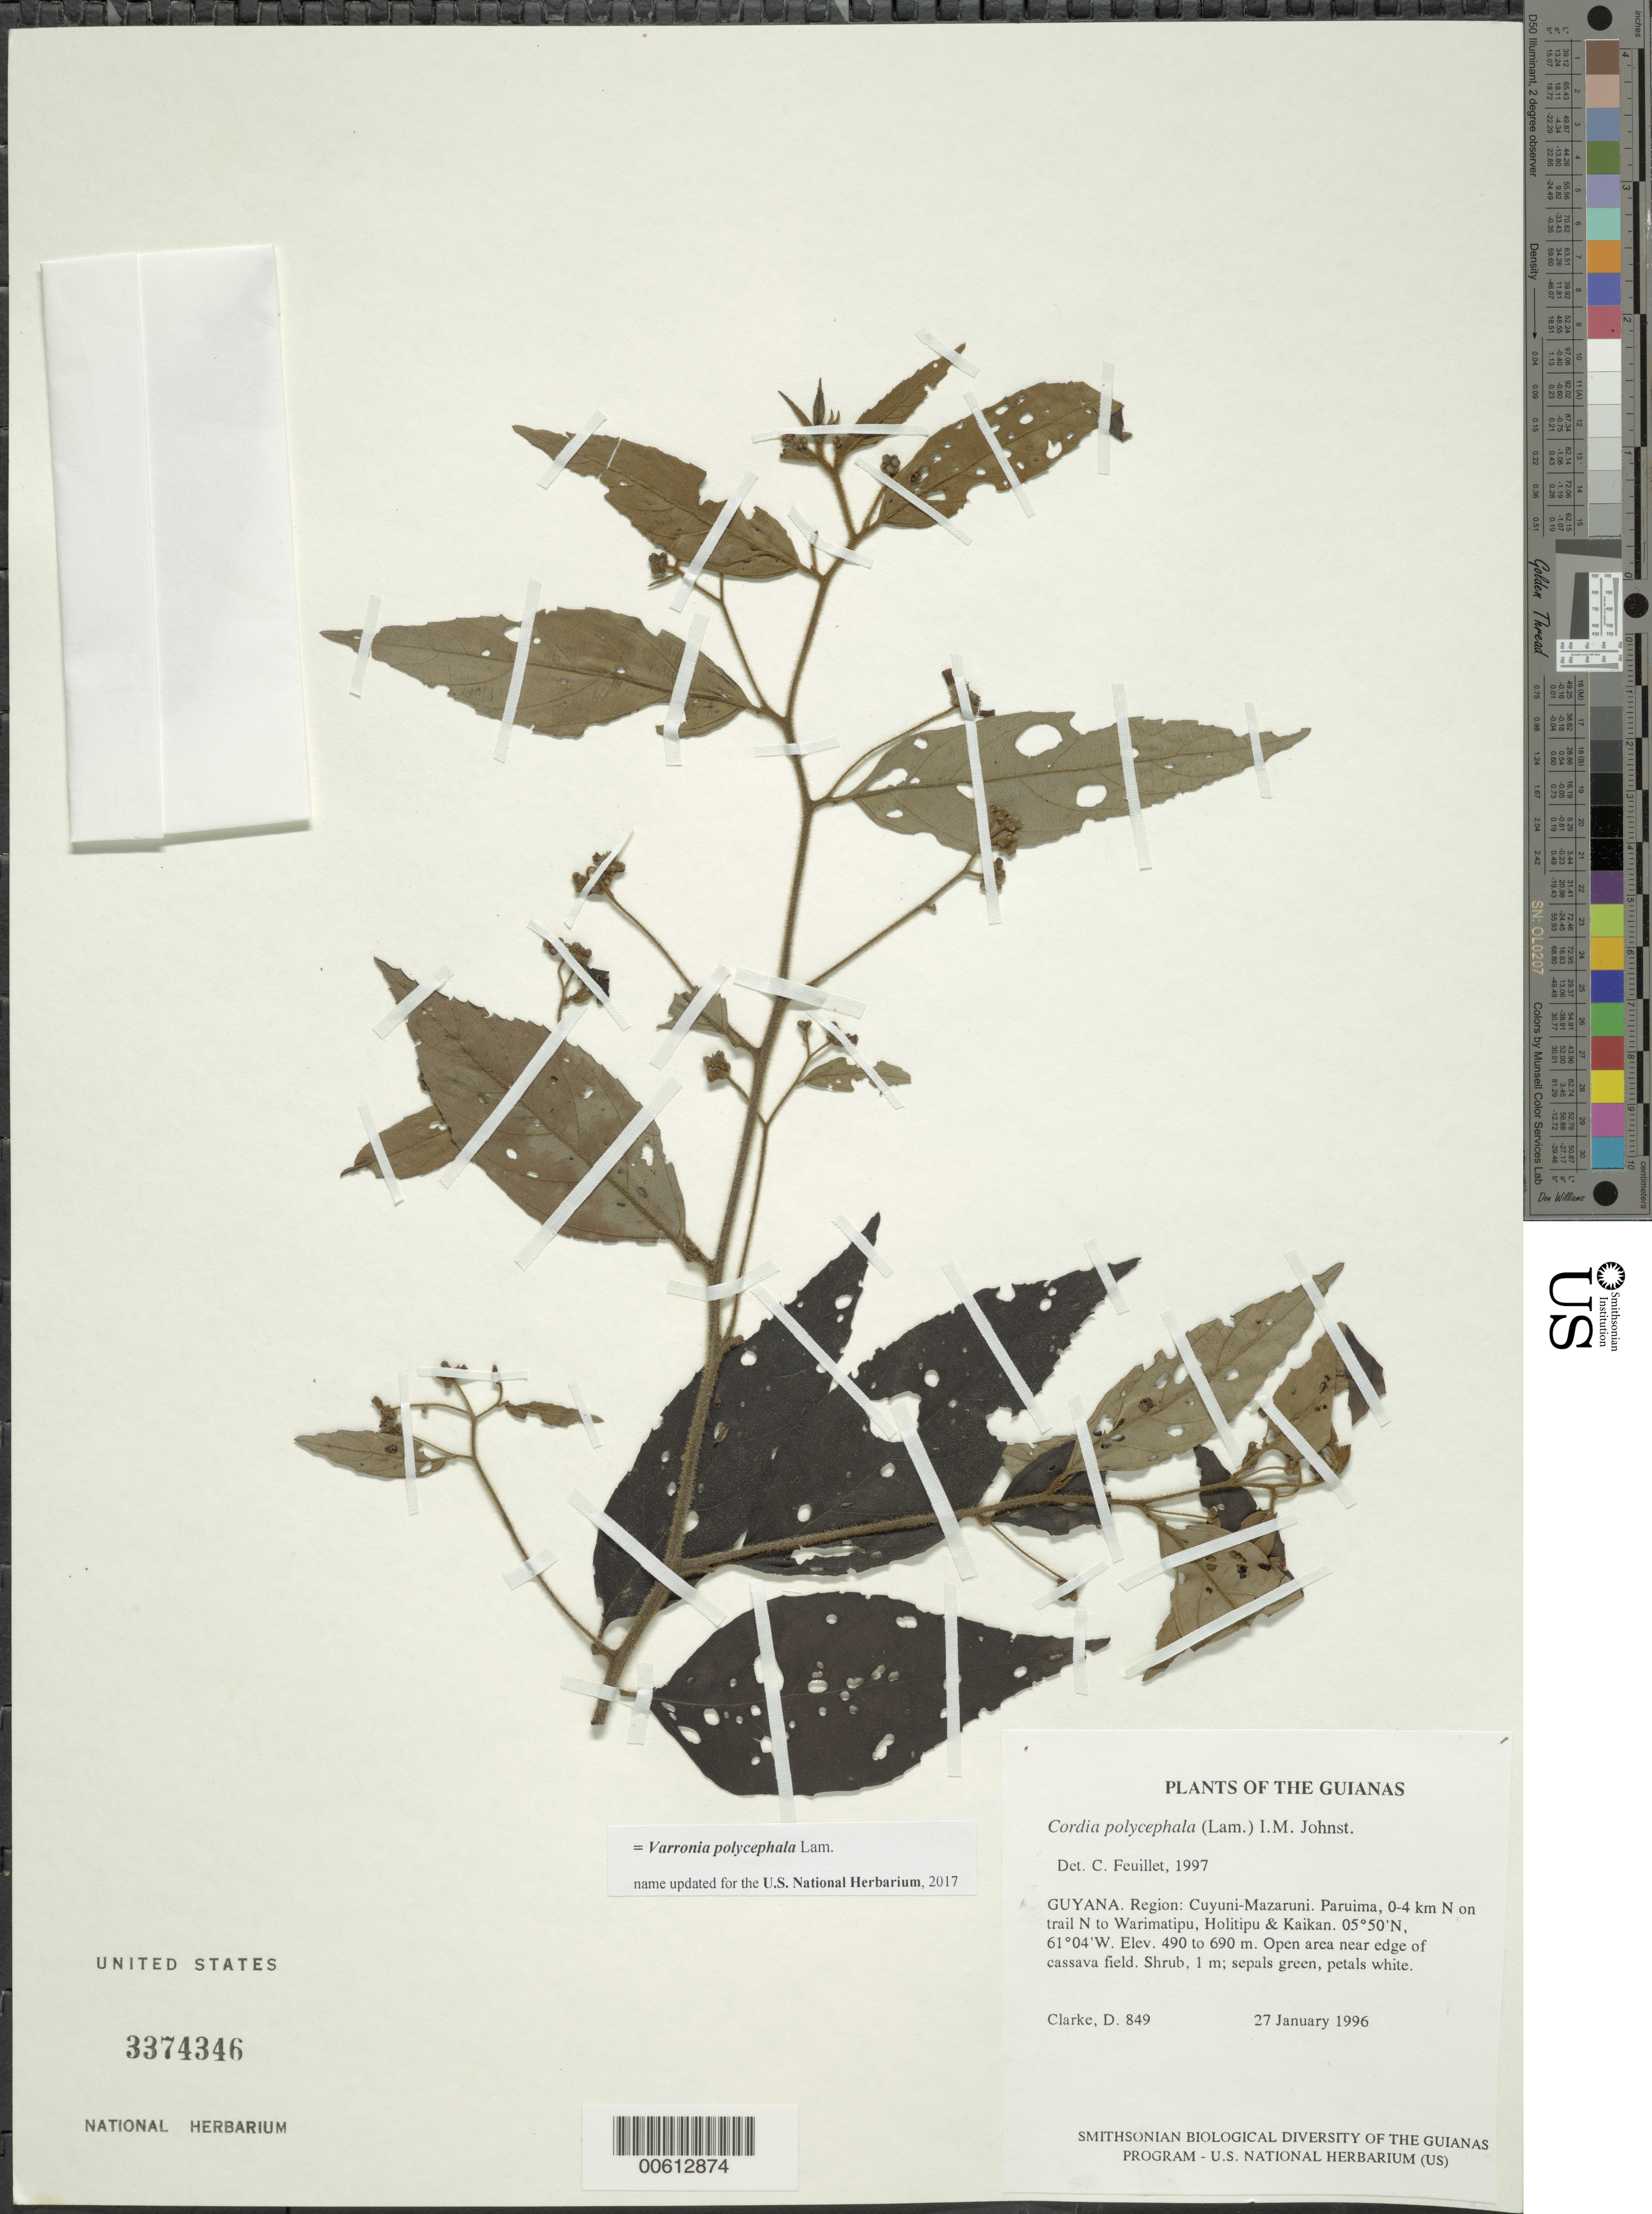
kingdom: Plantae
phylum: Tracheophyta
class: Magnoliopsida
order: Boraginales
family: Cordiaceae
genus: Varronia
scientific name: Varronia polycephala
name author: Lam.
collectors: H. D. Clarke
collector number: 849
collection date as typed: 27 January 1996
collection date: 1996-01-27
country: Guyana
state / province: Cuyuni-Mazaruni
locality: Paruima, 0-4 km N on trail N to Warimatipu, Holitipu & Kaikan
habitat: Open area near edge of cassava field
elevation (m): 490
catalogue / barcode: US 3374346